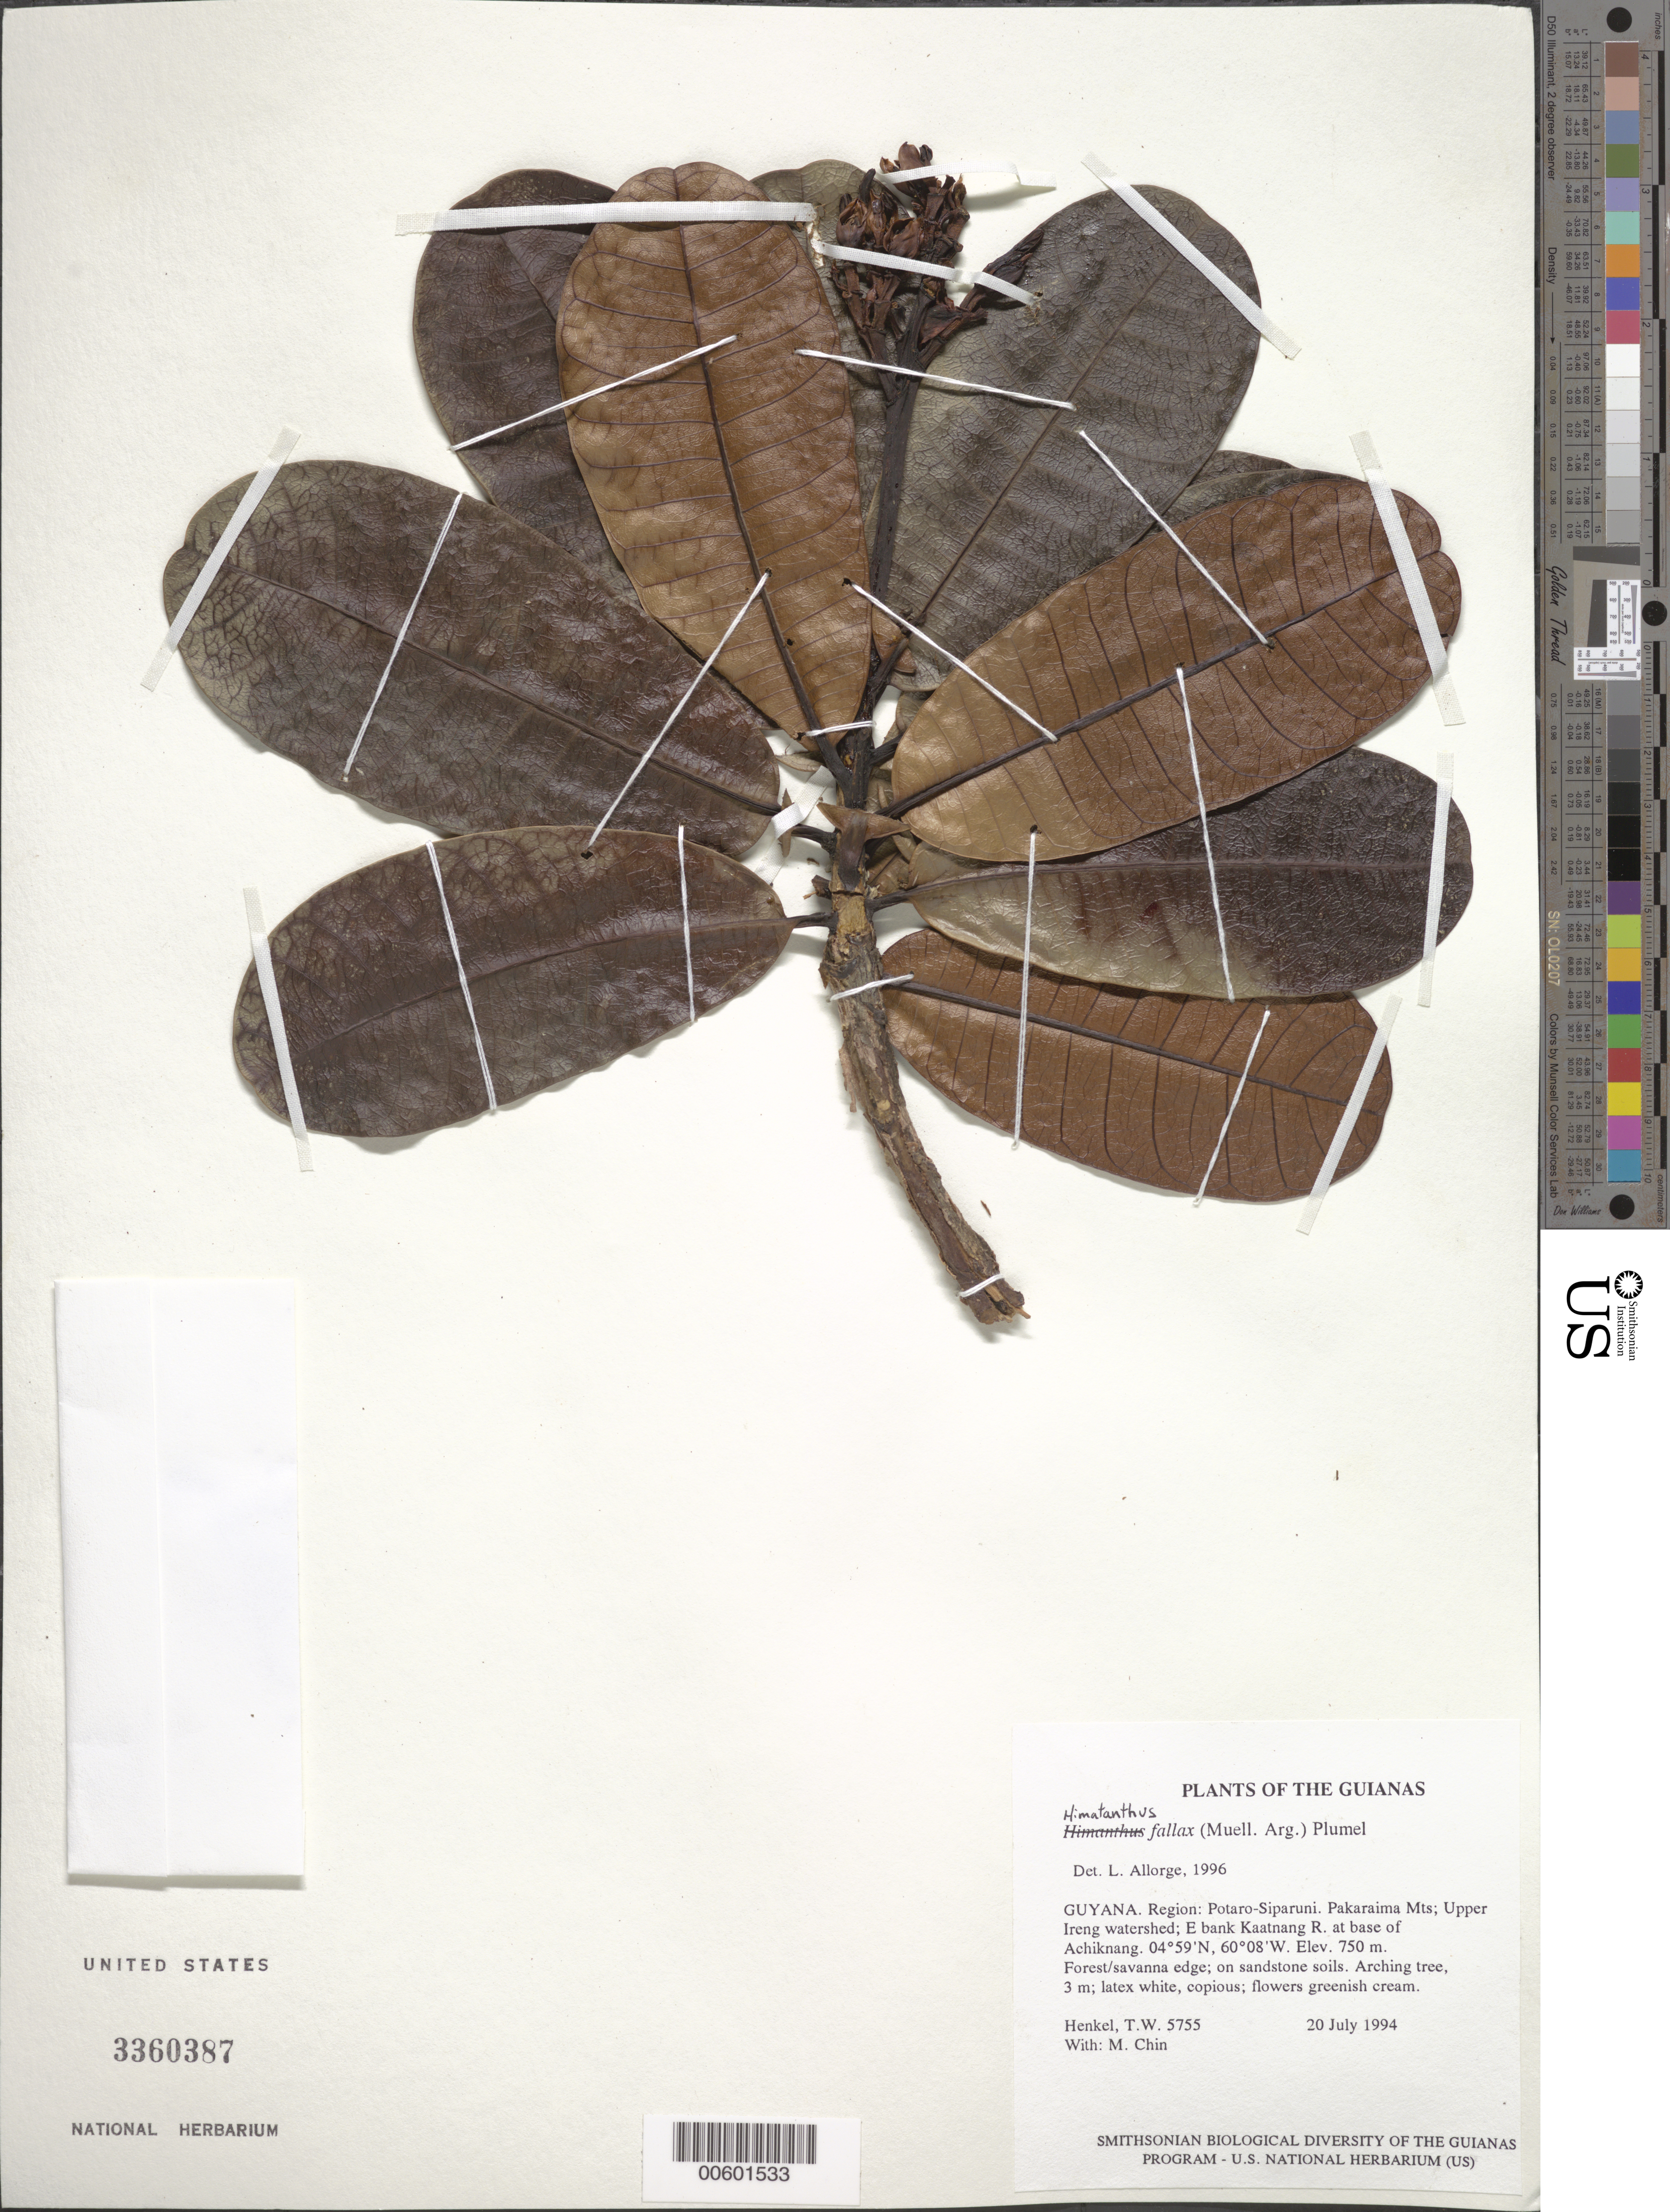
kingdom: Plantae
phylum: Tracheophyta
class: Magnoliopsida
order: Gentianales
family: Apocynaceae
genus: Himatanthus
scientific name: Himatanthus fallax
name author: (Müll. Arg.) Plumel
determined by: Allorge, L.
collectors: T. Henkel & M. Chin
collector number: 5755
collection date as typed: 20 July 1994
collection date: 1994-07-20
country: Guyana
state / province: Potaro-Siparuni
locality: Pakaraima Mts; Upper Ireng watershed; E bank Kaatnang R. at base of Achiknang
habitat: Forest/savanna edge; on sandstone soils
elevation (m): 750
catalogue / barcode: US 3360387